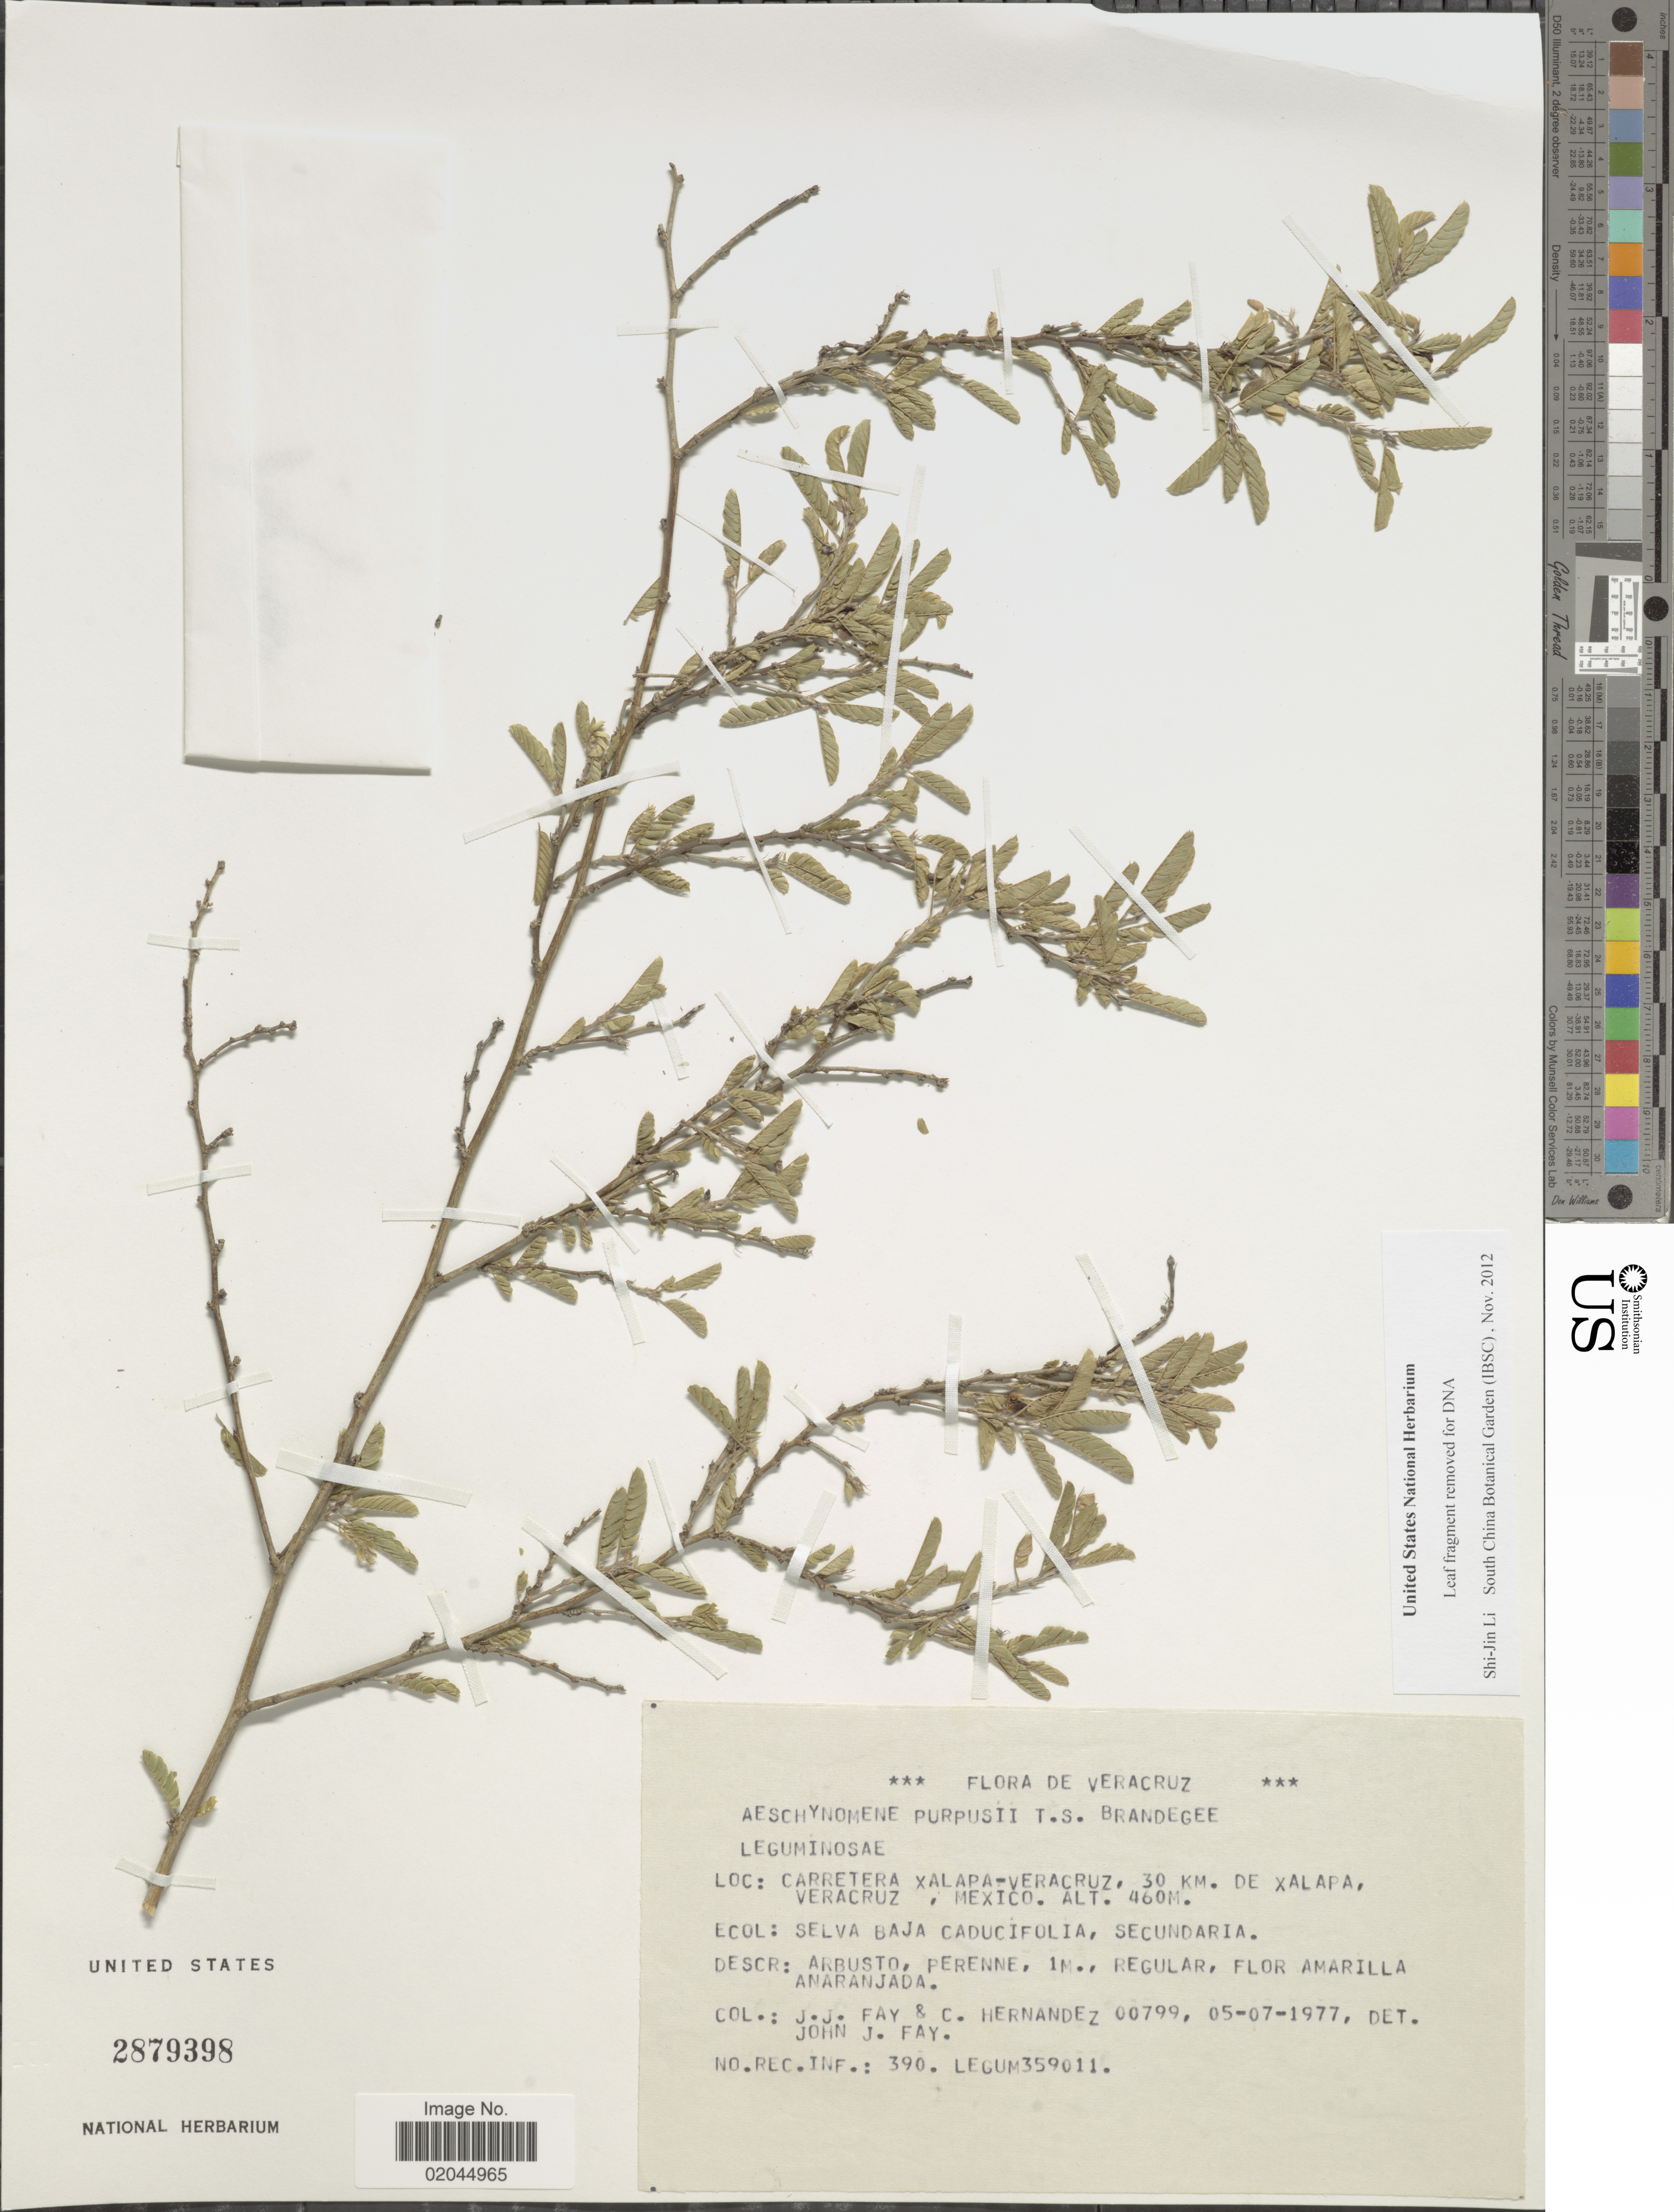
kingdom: Plantae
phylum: Tracheophyta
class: Magnoliopsida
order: Fabales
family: Fabaceae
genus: Aeschynomene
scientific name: Aeschynomene purpusii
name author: Brandegee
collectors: J. Fay & C. Hernandez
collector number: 00799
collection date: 1977-07-05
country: Mexico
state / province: Veracruz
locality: Carretera Xalapa-Veracruz, 30 km de Xalapa, Veracruz, Mexico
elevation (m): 460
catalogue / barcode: US 2879398